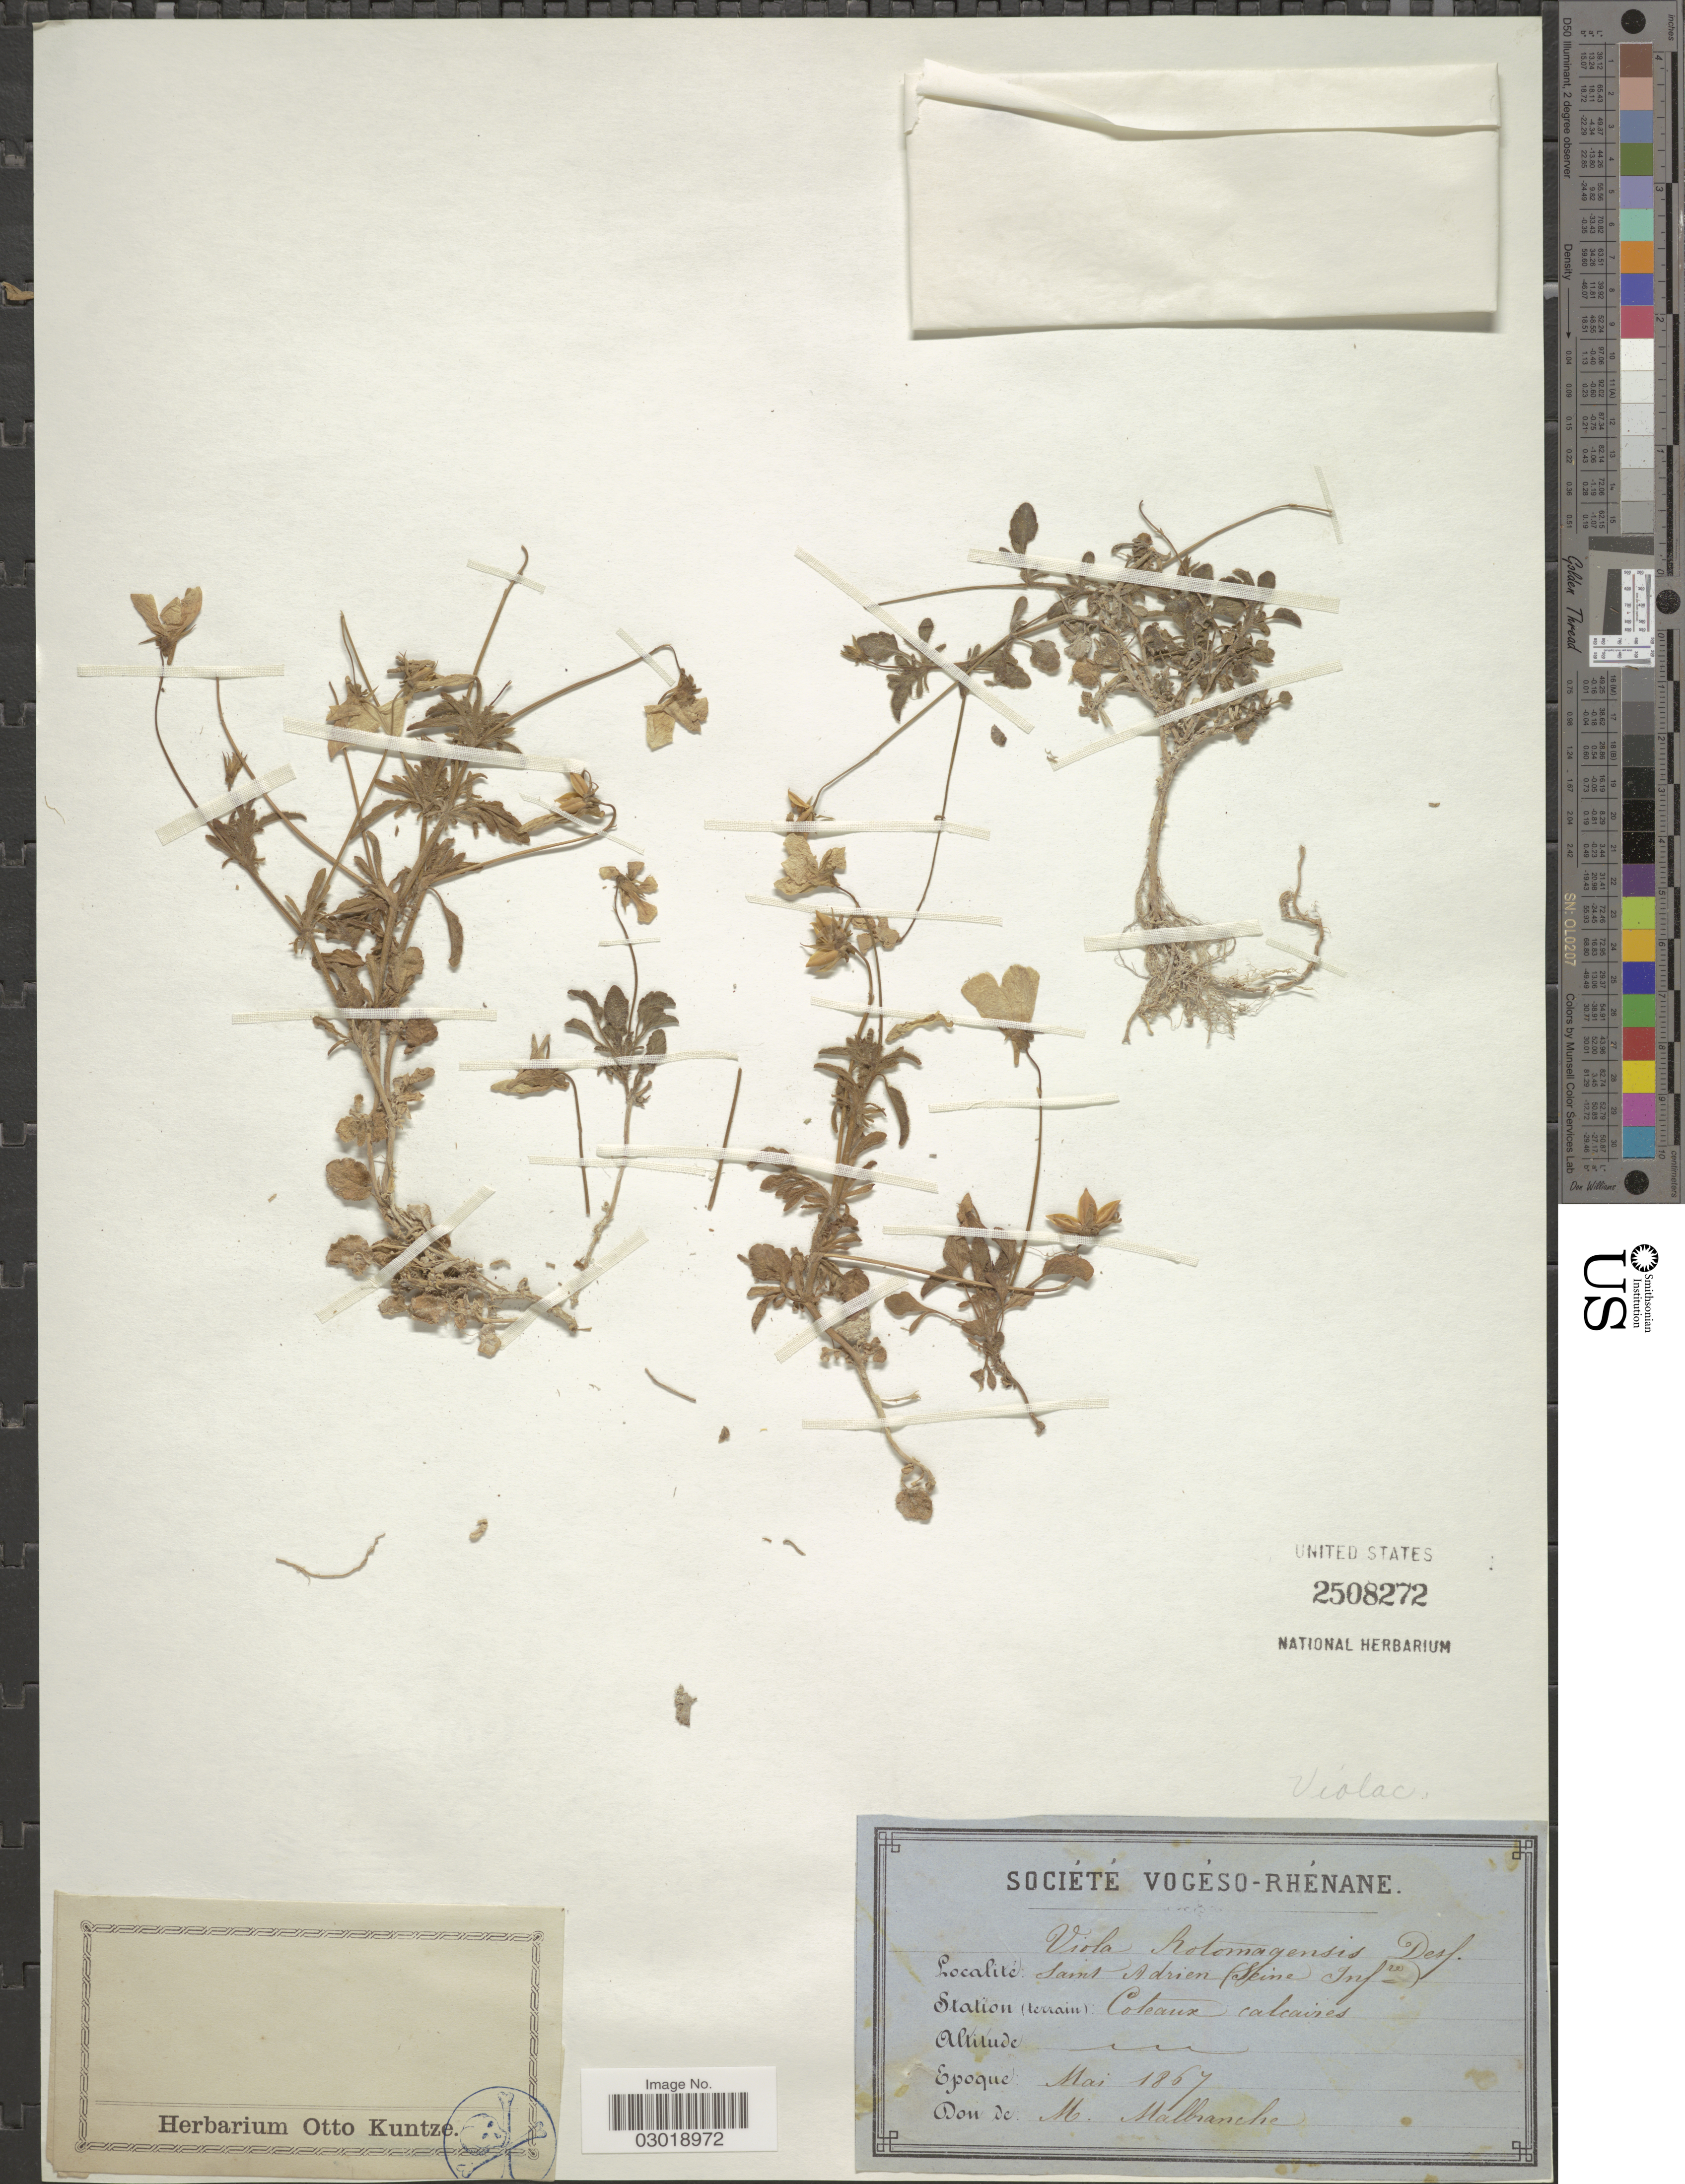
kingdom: Plantae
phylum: Tracheophyta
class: Magnoliopsida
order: Malpighiales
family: Violaceae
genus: Viola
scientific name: Viola rothomagensis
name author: Desf.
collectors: M. Malbranche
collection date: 1867-05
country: France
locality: Saint Adrien (Seine Infre).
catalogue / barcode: US 2508272